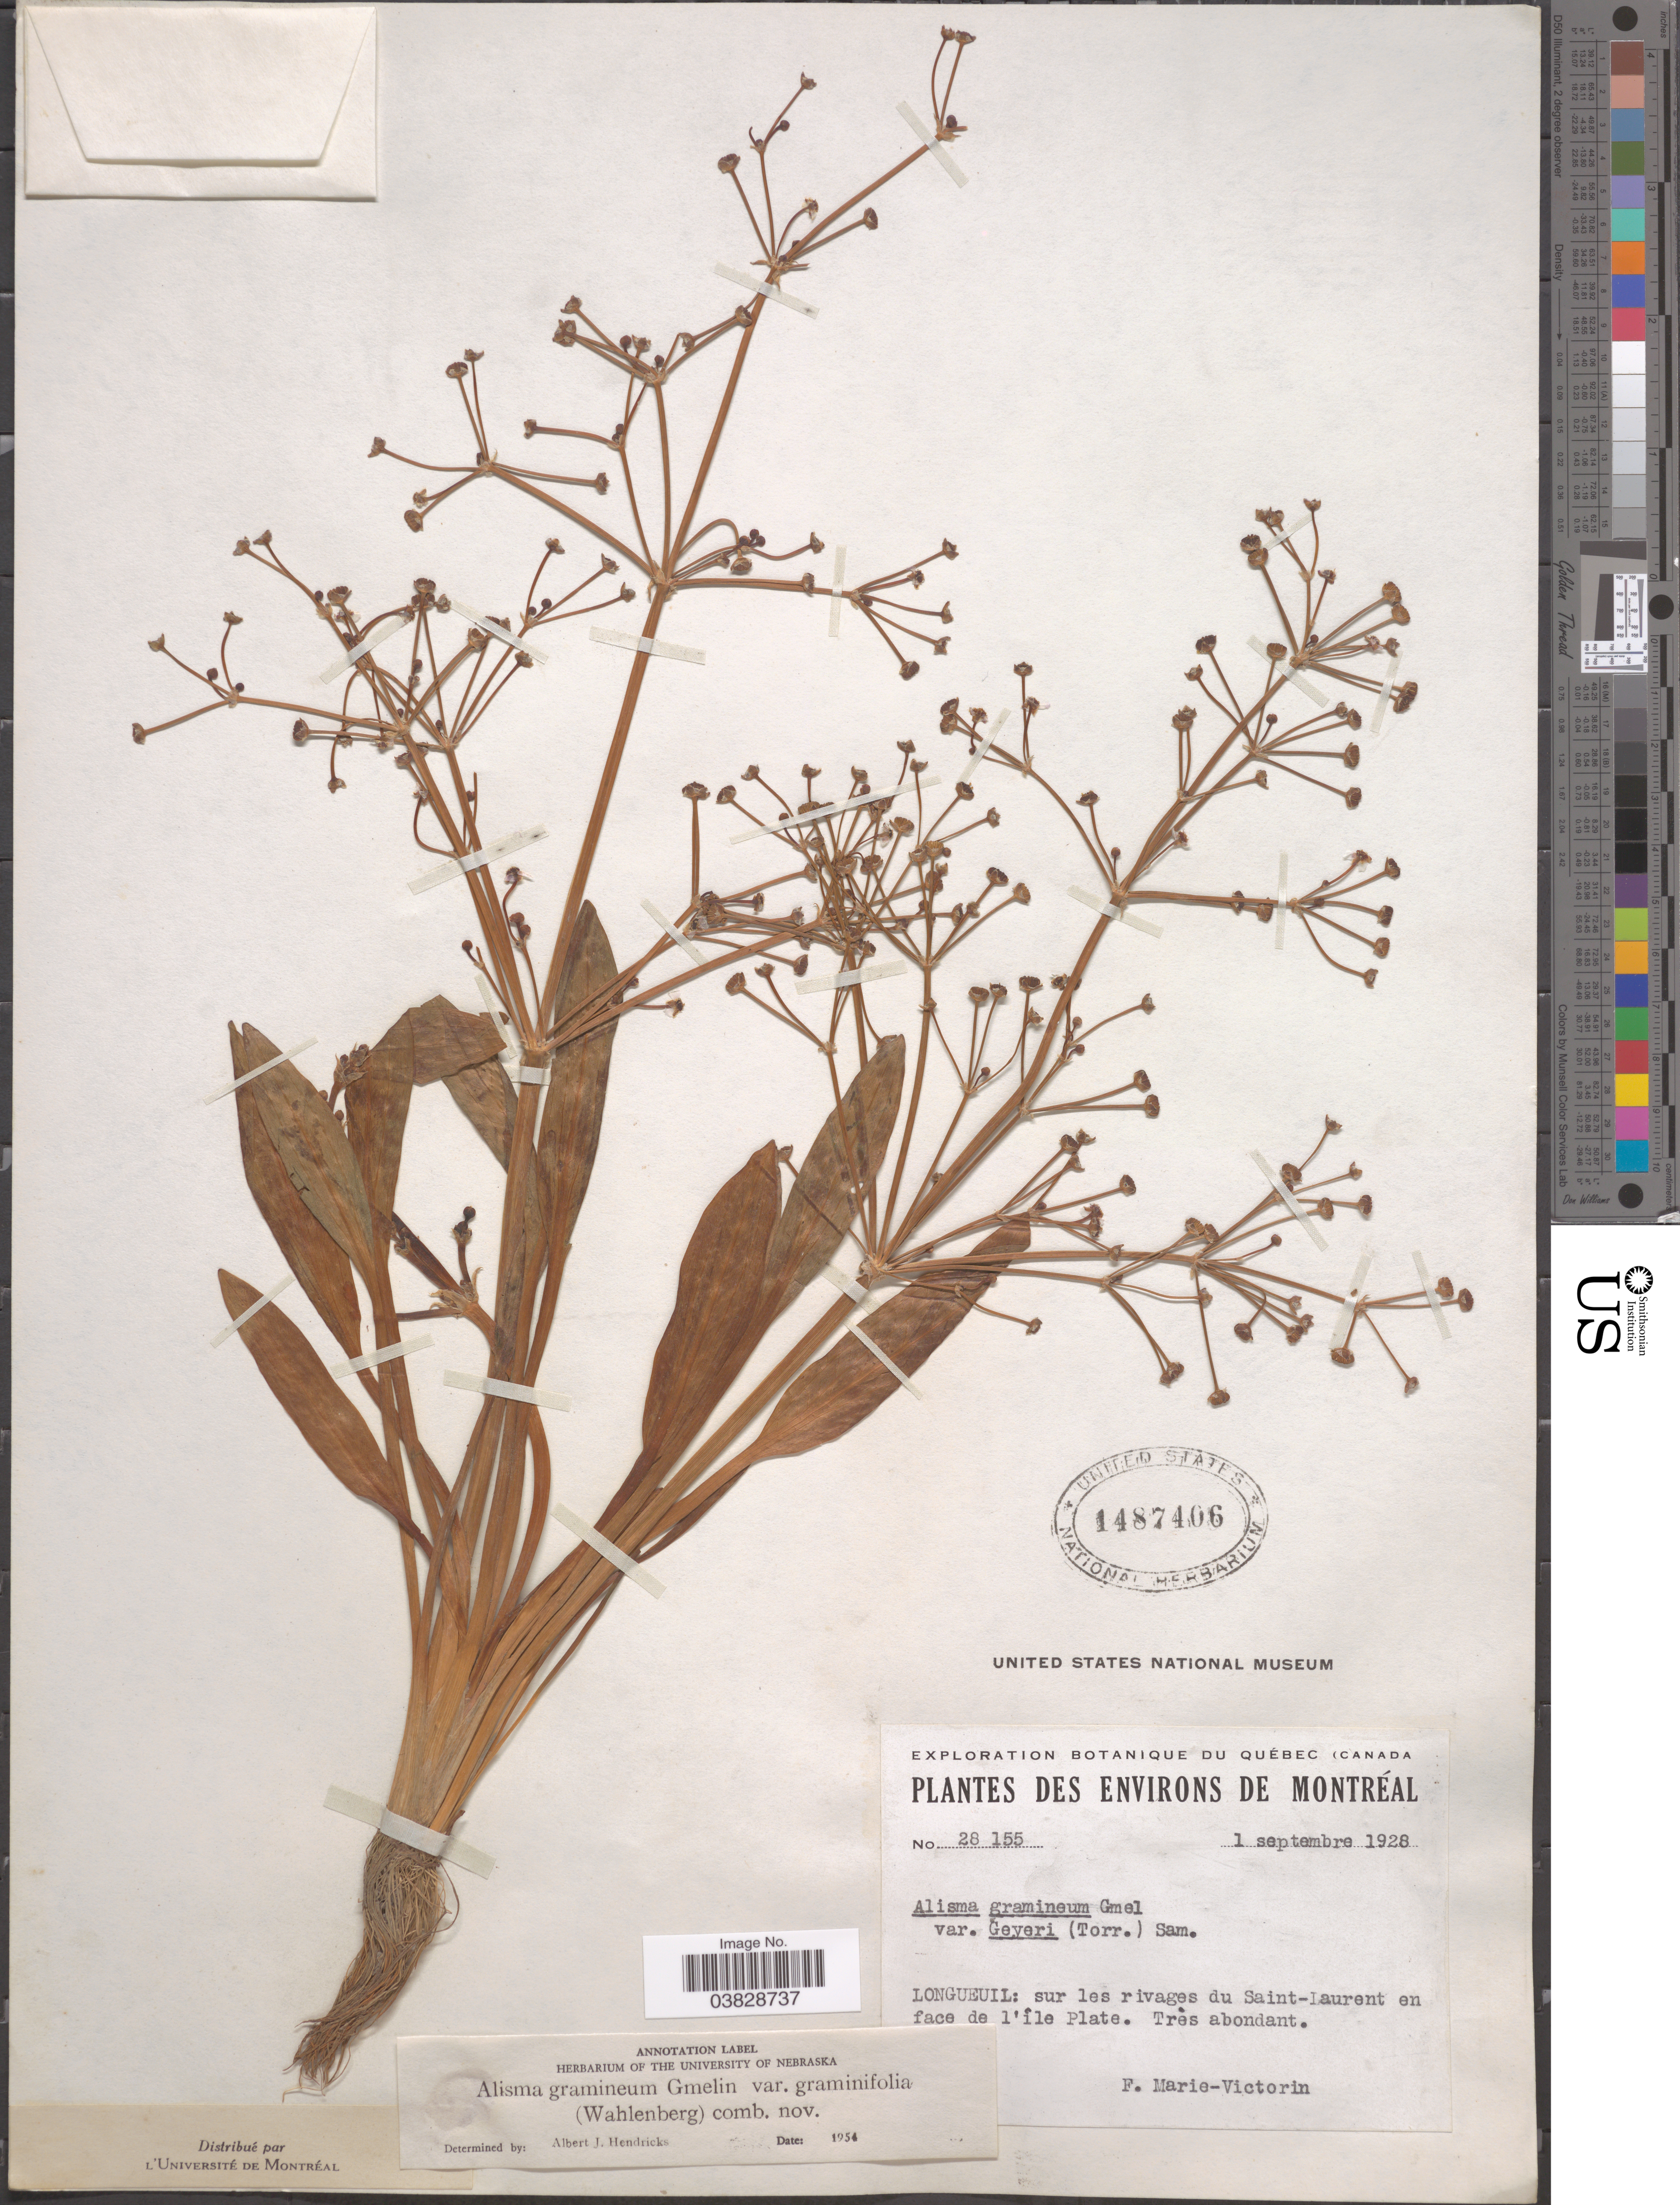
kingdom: Plantae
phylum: Tracheophyta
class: Liliopsida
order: Alismatales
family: Alismataceae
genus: Alisma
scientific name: Alisma gramineum var. graminifolia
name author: (Wahlenb.) A.J.Hendricks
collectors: F. Marie-Victorin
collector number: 28155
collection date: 1928-09-01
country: Canada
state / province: Quebec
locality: Environs de Montréal. Longueuil: sur les rivages du Saint-Laurent en face de l'île Plate.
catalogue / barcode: US 1487406